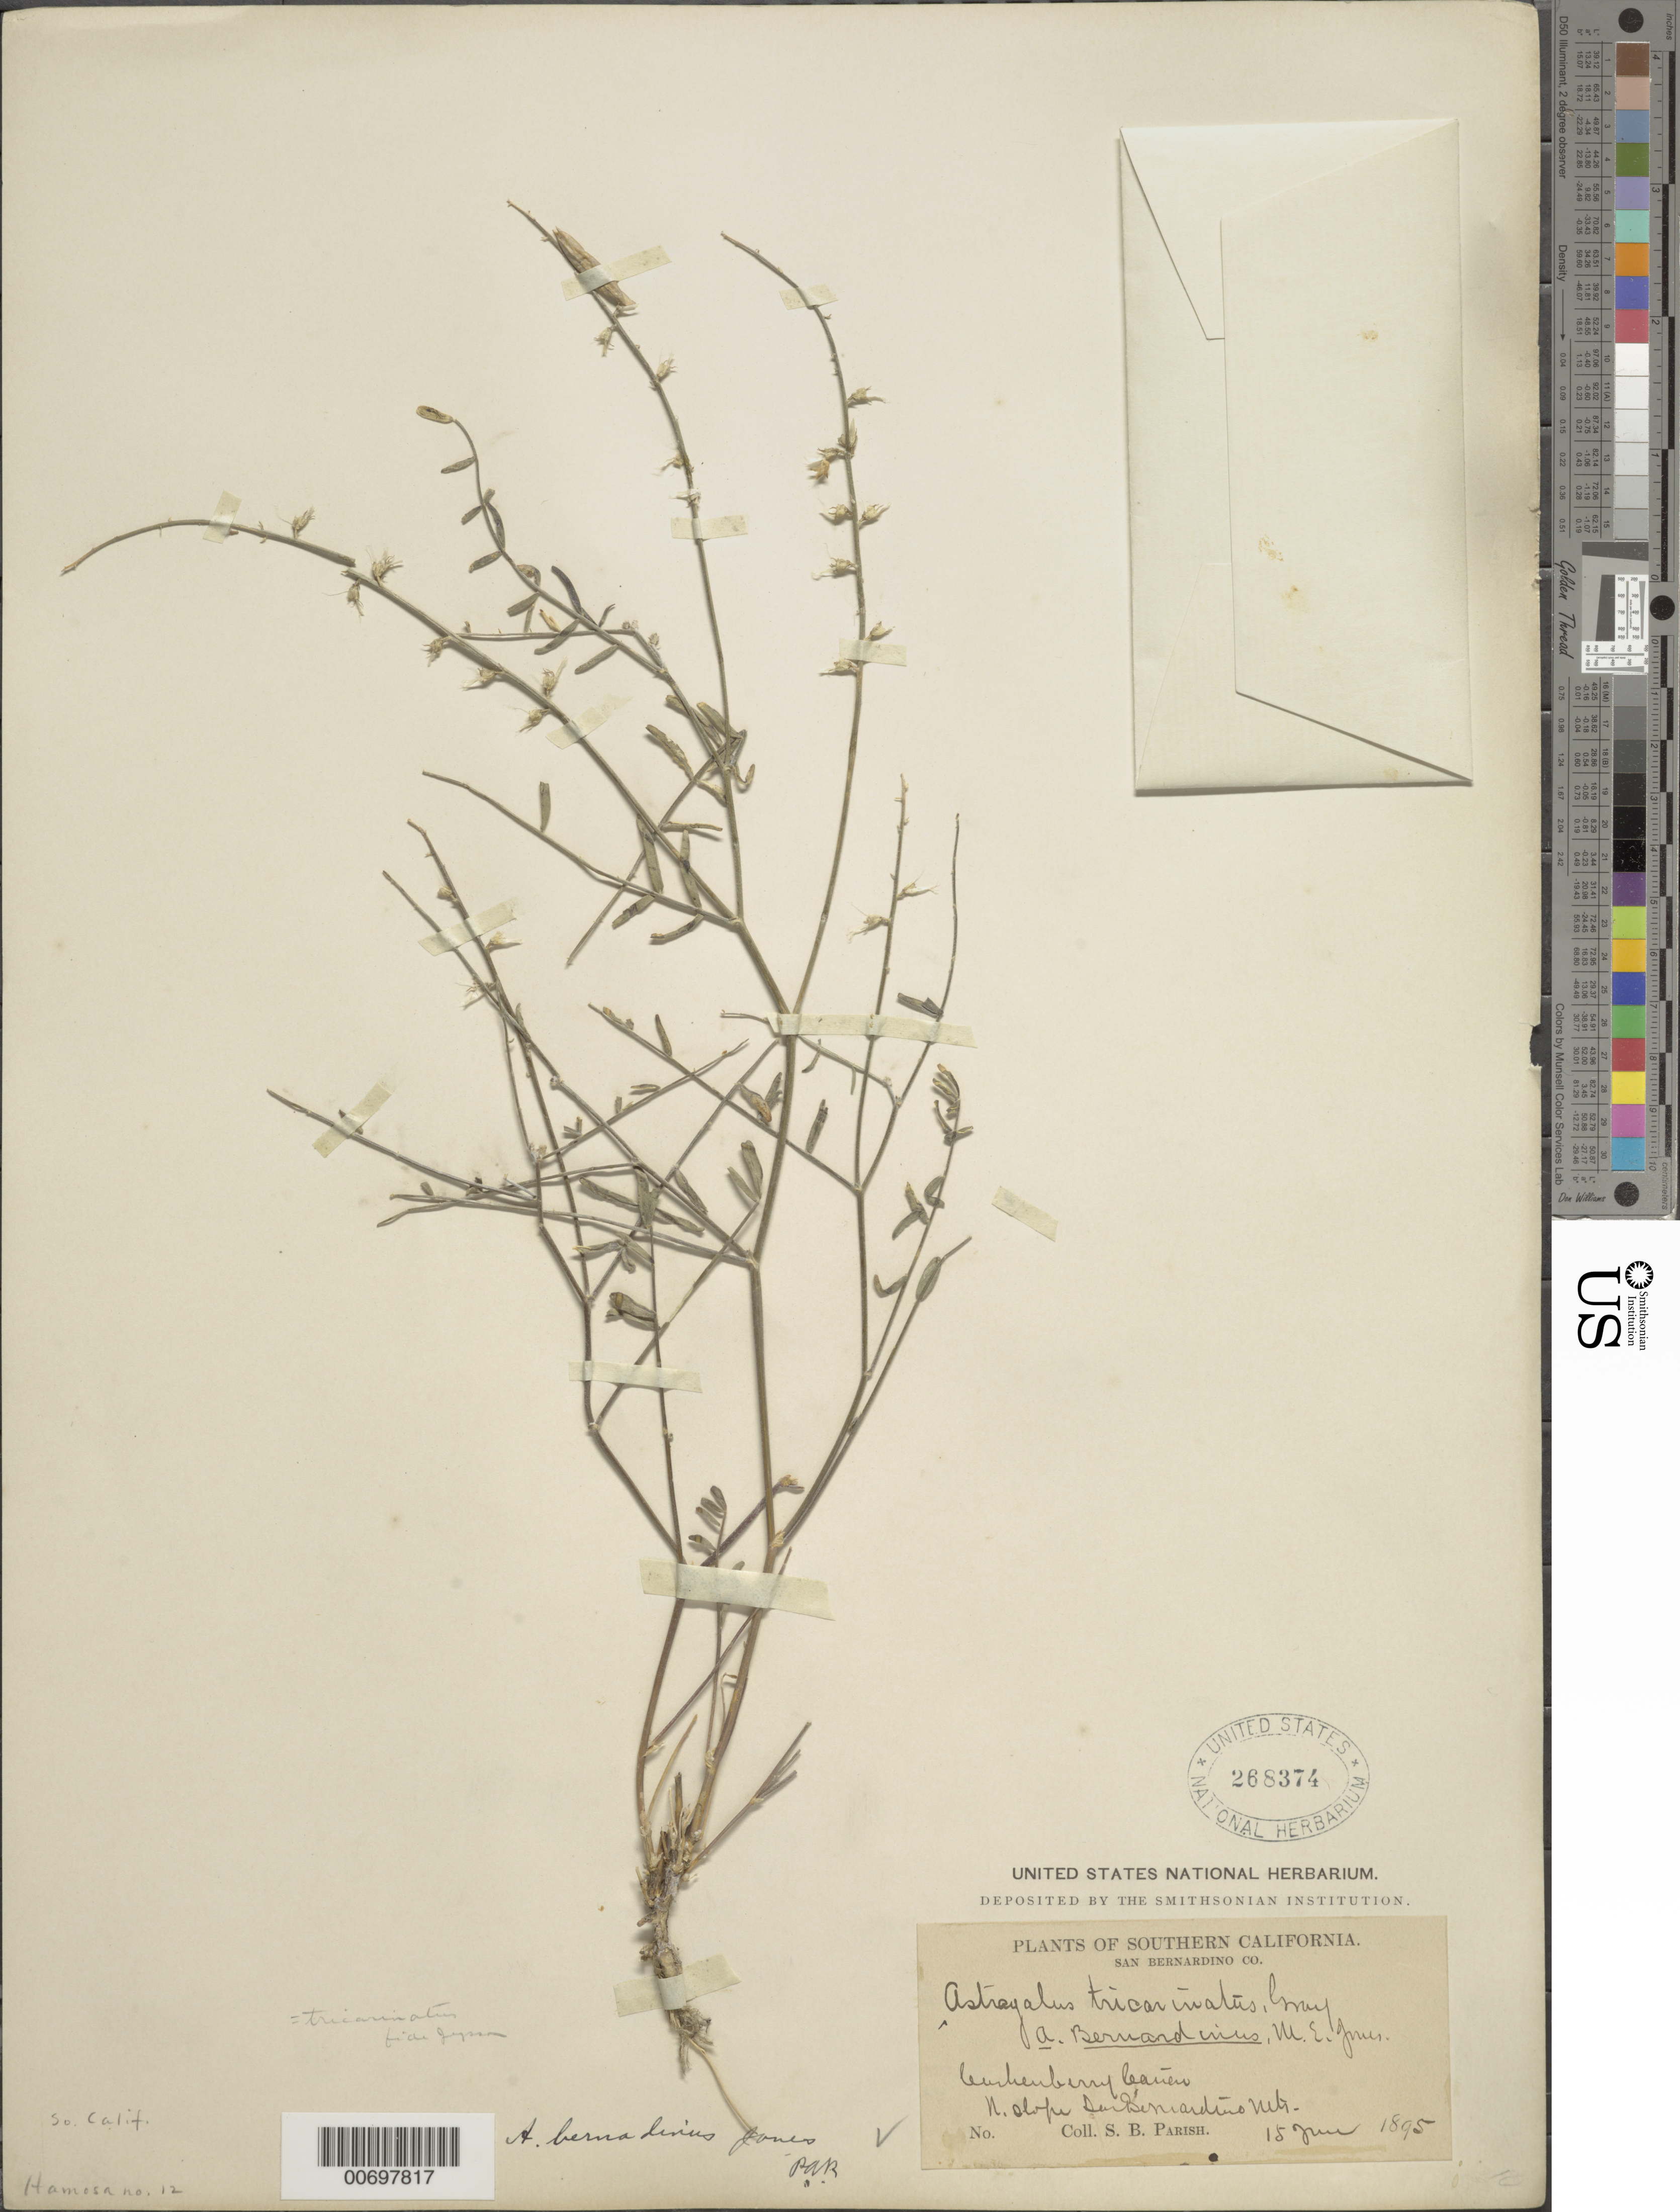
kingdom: Plantae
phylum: Tracheophyta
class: Magnoliopsida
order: Fabales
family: Fabaceae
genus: Astragalus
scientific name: Astragalus bernardinus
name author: M.E. Jones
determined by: Rydberg, P. A.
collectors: S. B. Parish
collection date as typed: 15 Jun 1895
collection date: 1895-06-15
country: United States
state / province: California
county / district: San Bernardino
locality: Cushenberry Cañon, N. slope San Bernardino Mts.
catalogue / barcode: US 268374